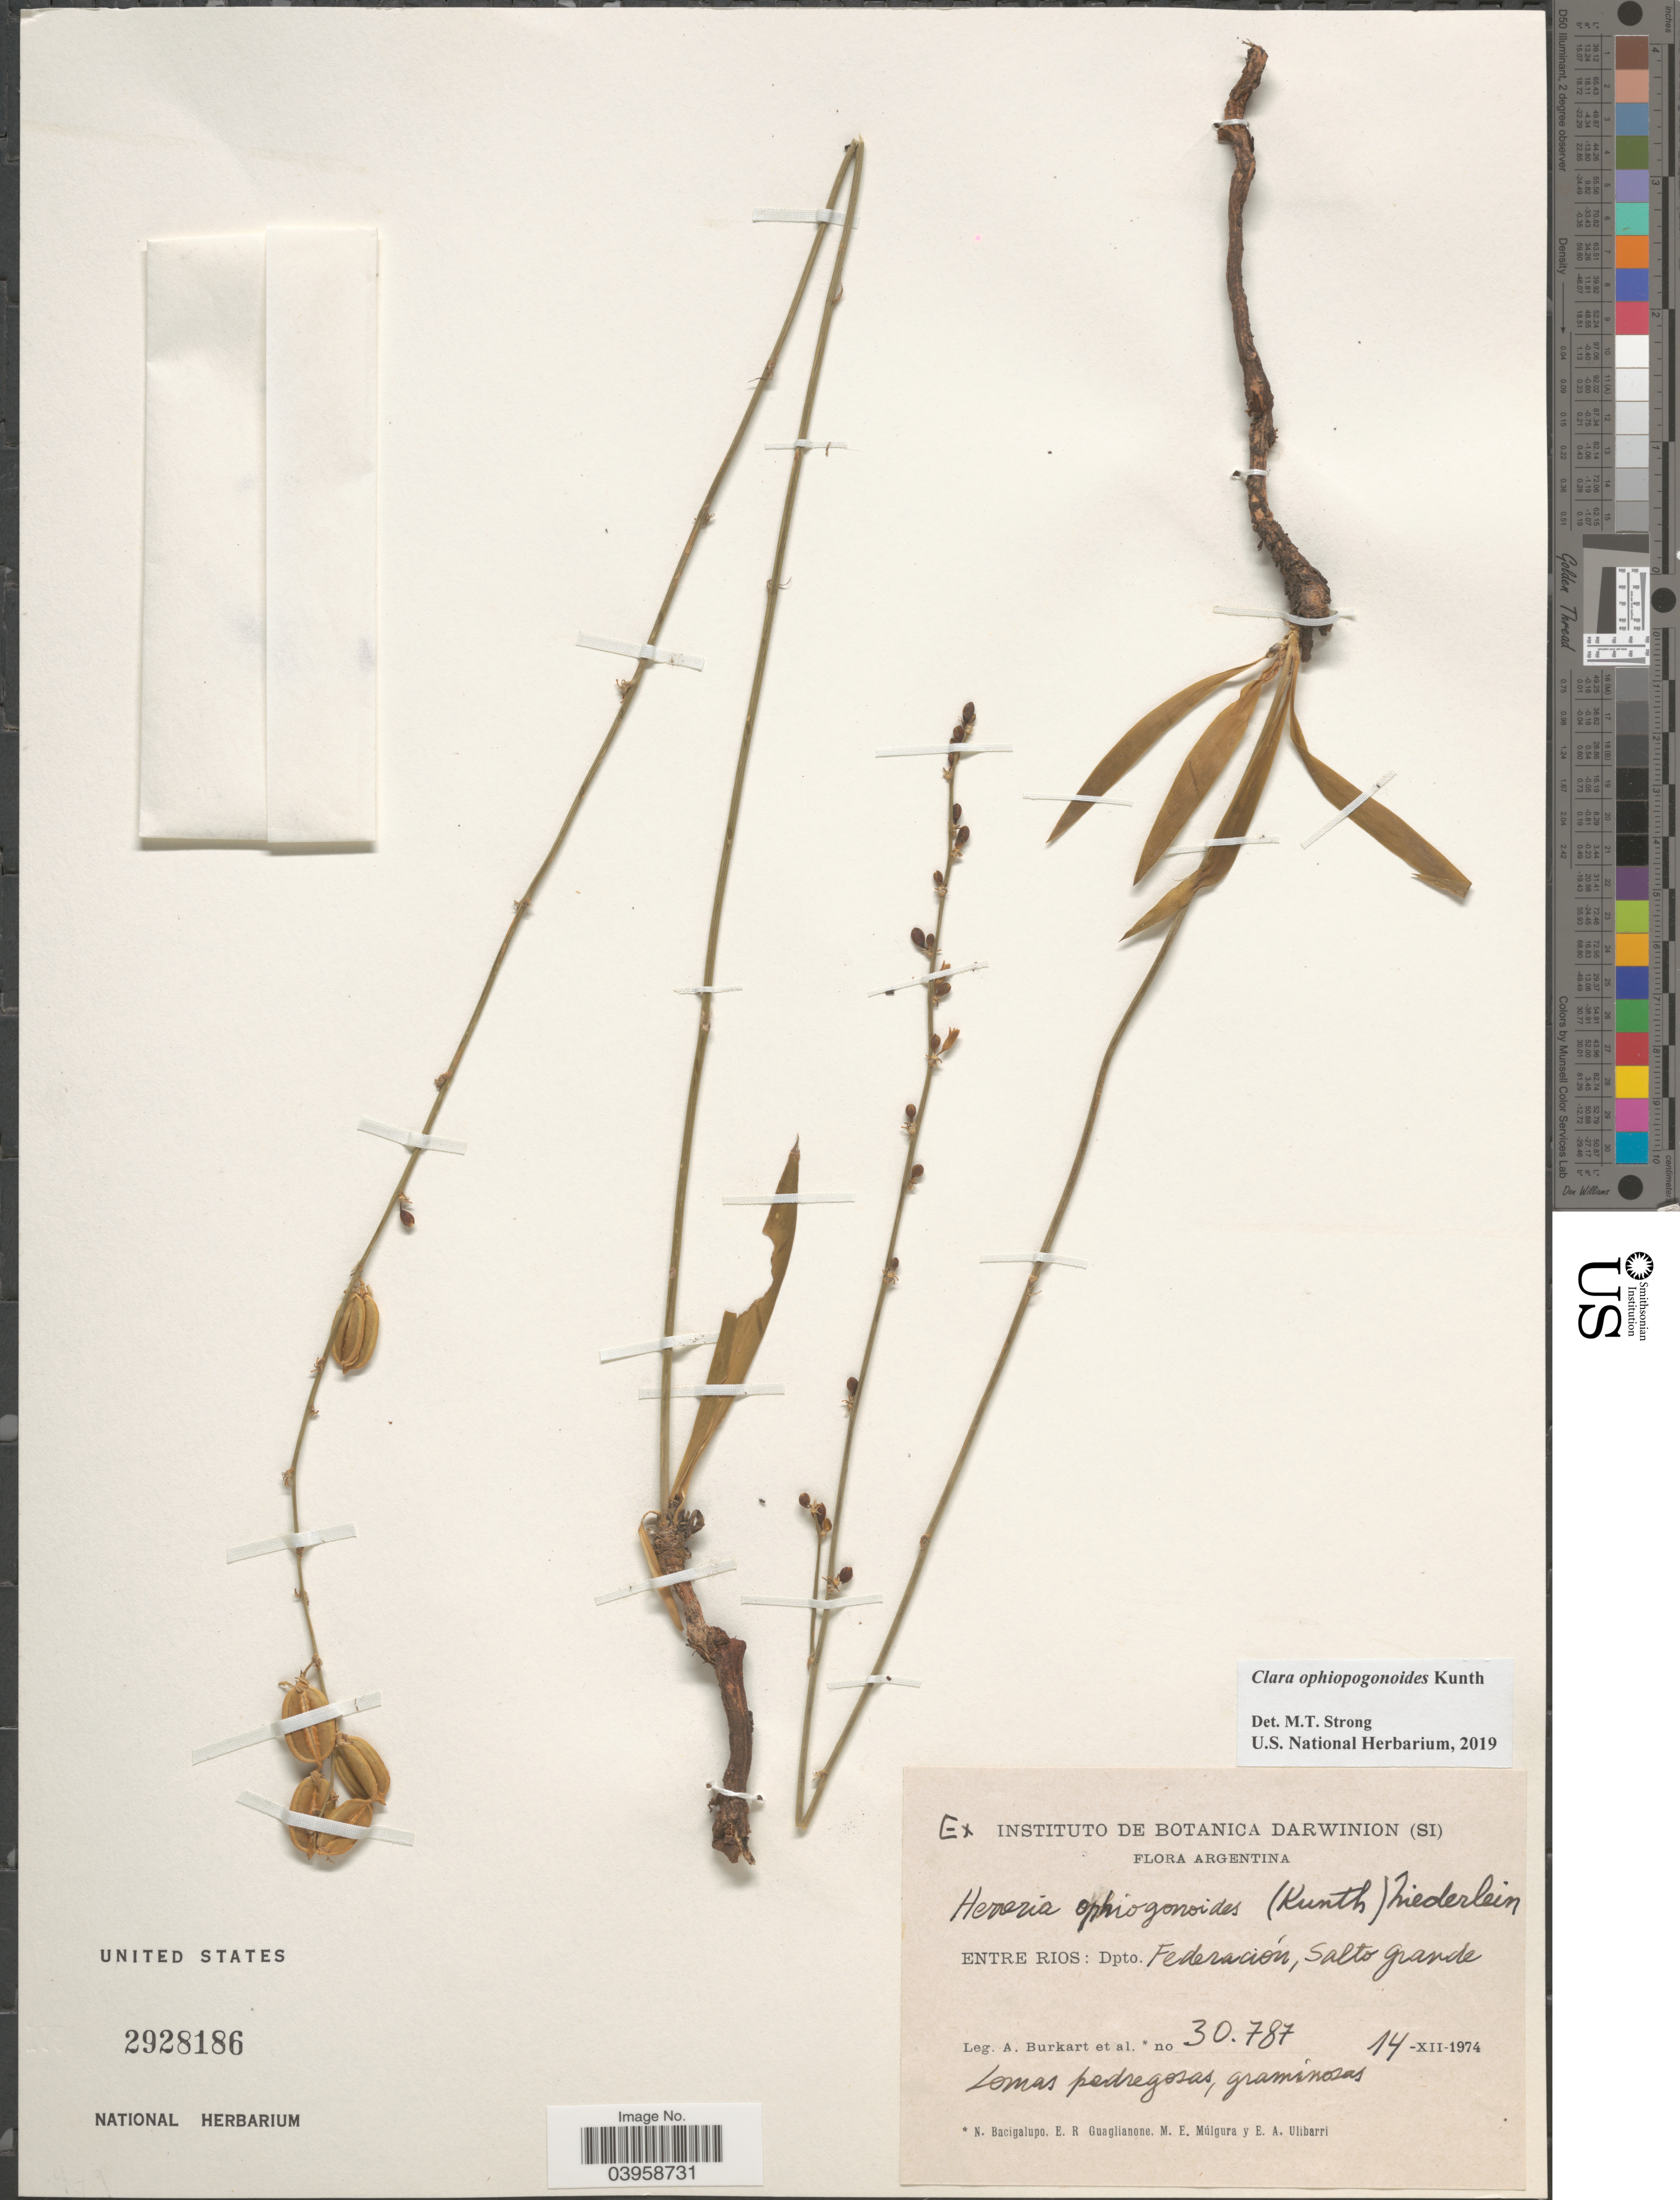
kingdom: Plantae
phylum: Tracheophyta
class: Liliopsida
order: Asparagales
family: Asparagaceae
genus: Clara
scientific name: Clara ophiopogonoides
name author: Kunth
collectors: A. E. Burkart, N. M. Bacigalupo, E. R. Guaglianone, M. E. Múlgura & E. A. Ulibarri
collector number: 30787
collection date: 1974-12-14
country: Argentina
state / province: Entre Rios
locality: Dpto. Federación, Salto Grande.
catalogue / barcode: US 2928186